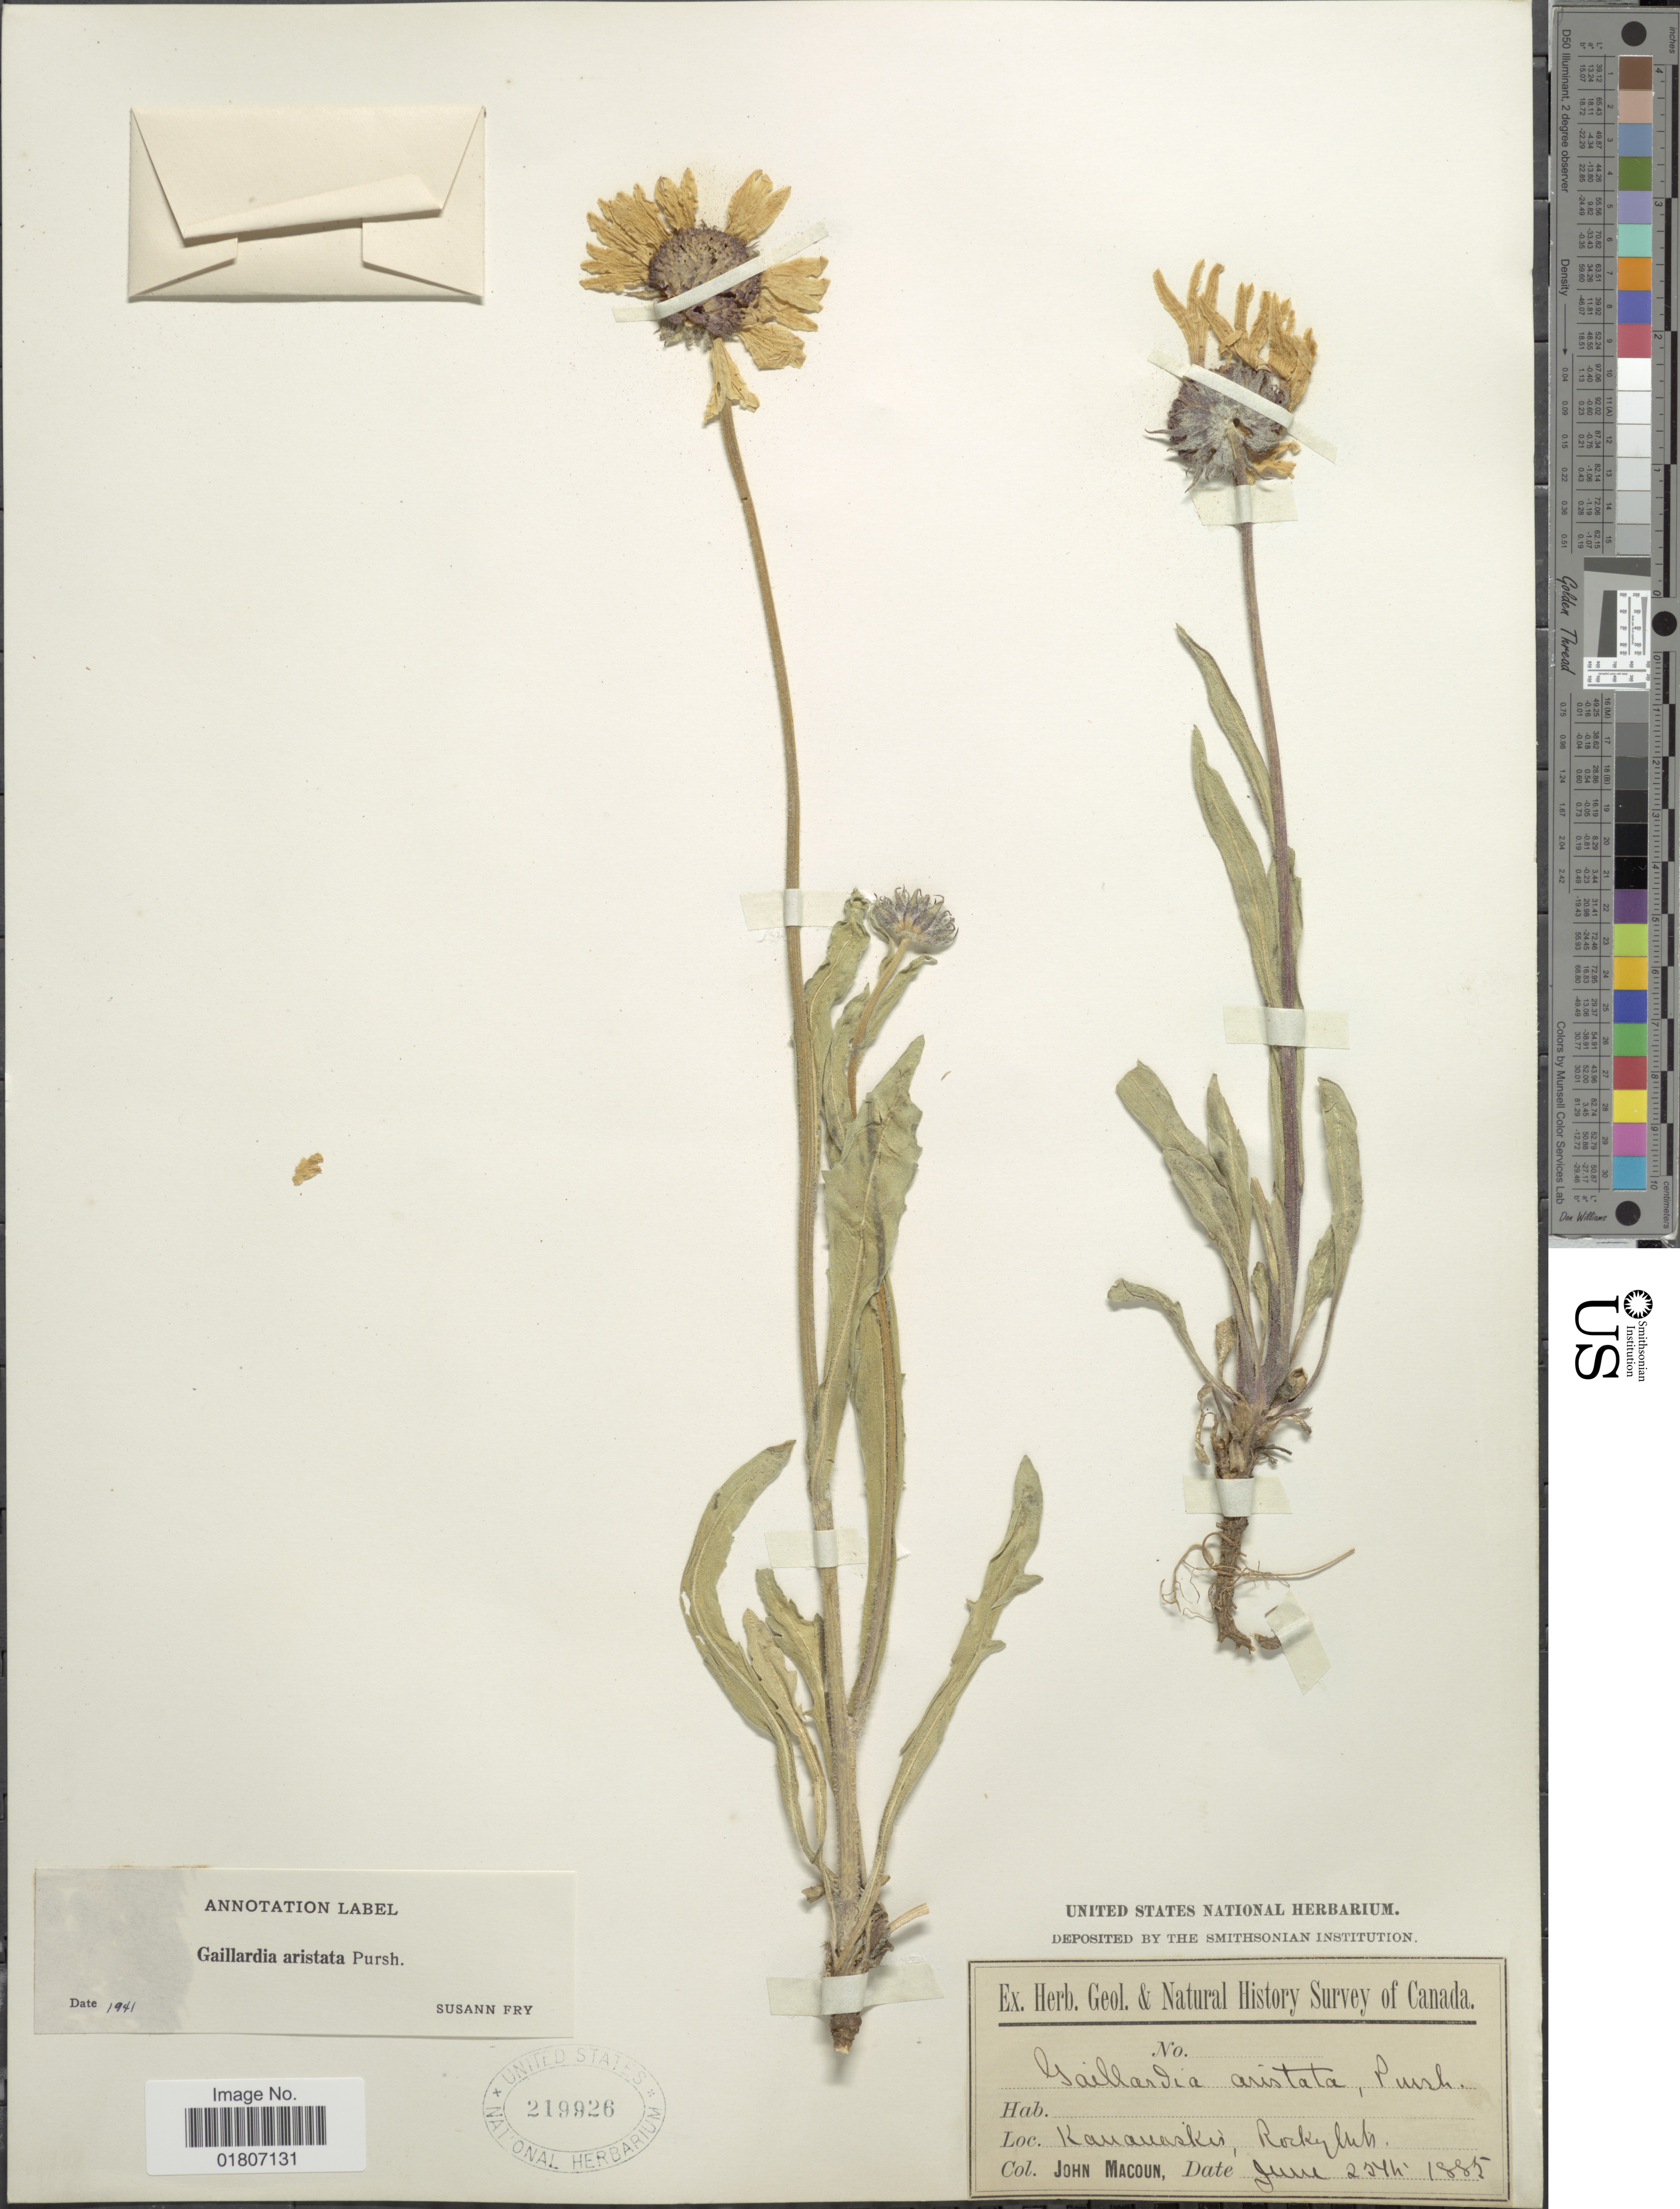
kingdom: Plantae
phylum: Tracheophyta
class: Magnoliopsida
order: Asterales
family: Asteraceae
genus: Gaillardia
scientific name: Gaillardia aristata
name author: Pursh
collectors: J. Macoun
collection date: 1885-06-25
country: Canada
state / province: Alberta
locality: Kananaskis, Rocky Mts.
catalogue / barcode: US 219926